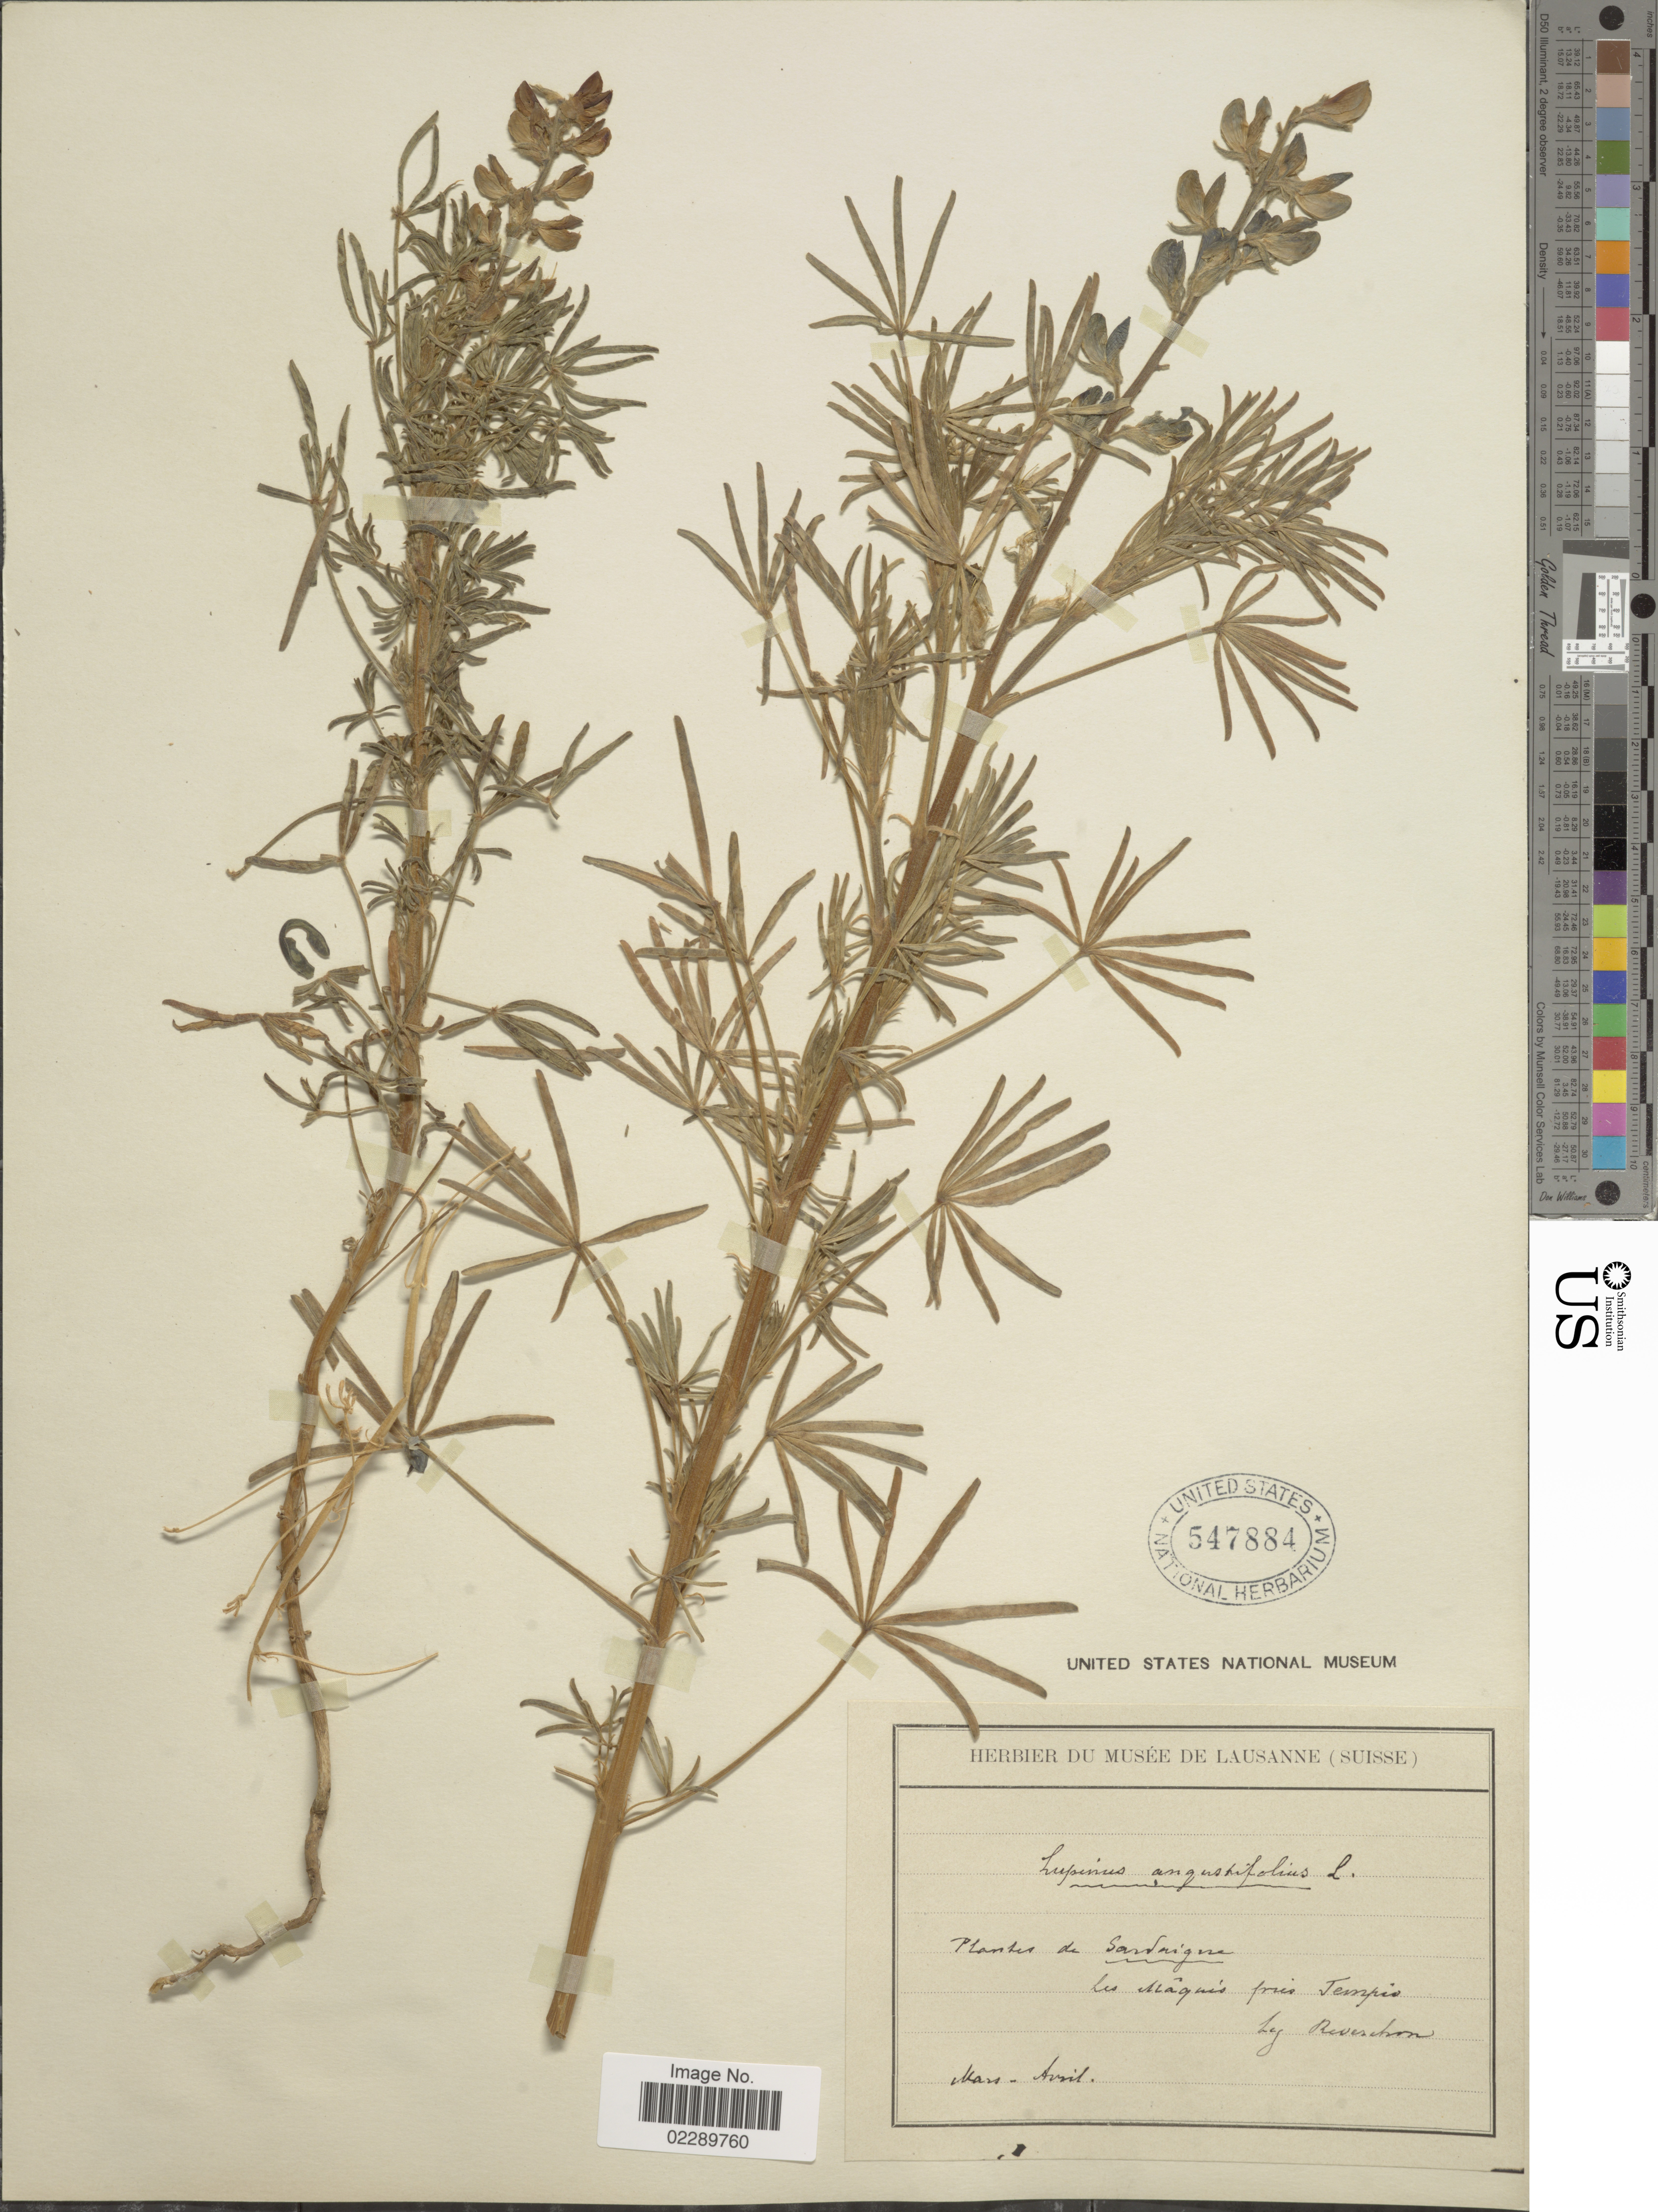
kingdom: Plantae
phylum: Tracheophyta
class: Magnoliopsida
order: Fabales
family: Fabaceae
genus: Lupinus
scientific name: Lupinus angustifolius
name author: L.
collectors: -. Reverchon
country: Italy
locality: Plantes de Sardrigne, Les Maquis pres Tempio. [interpreted]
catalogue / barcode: US 547884